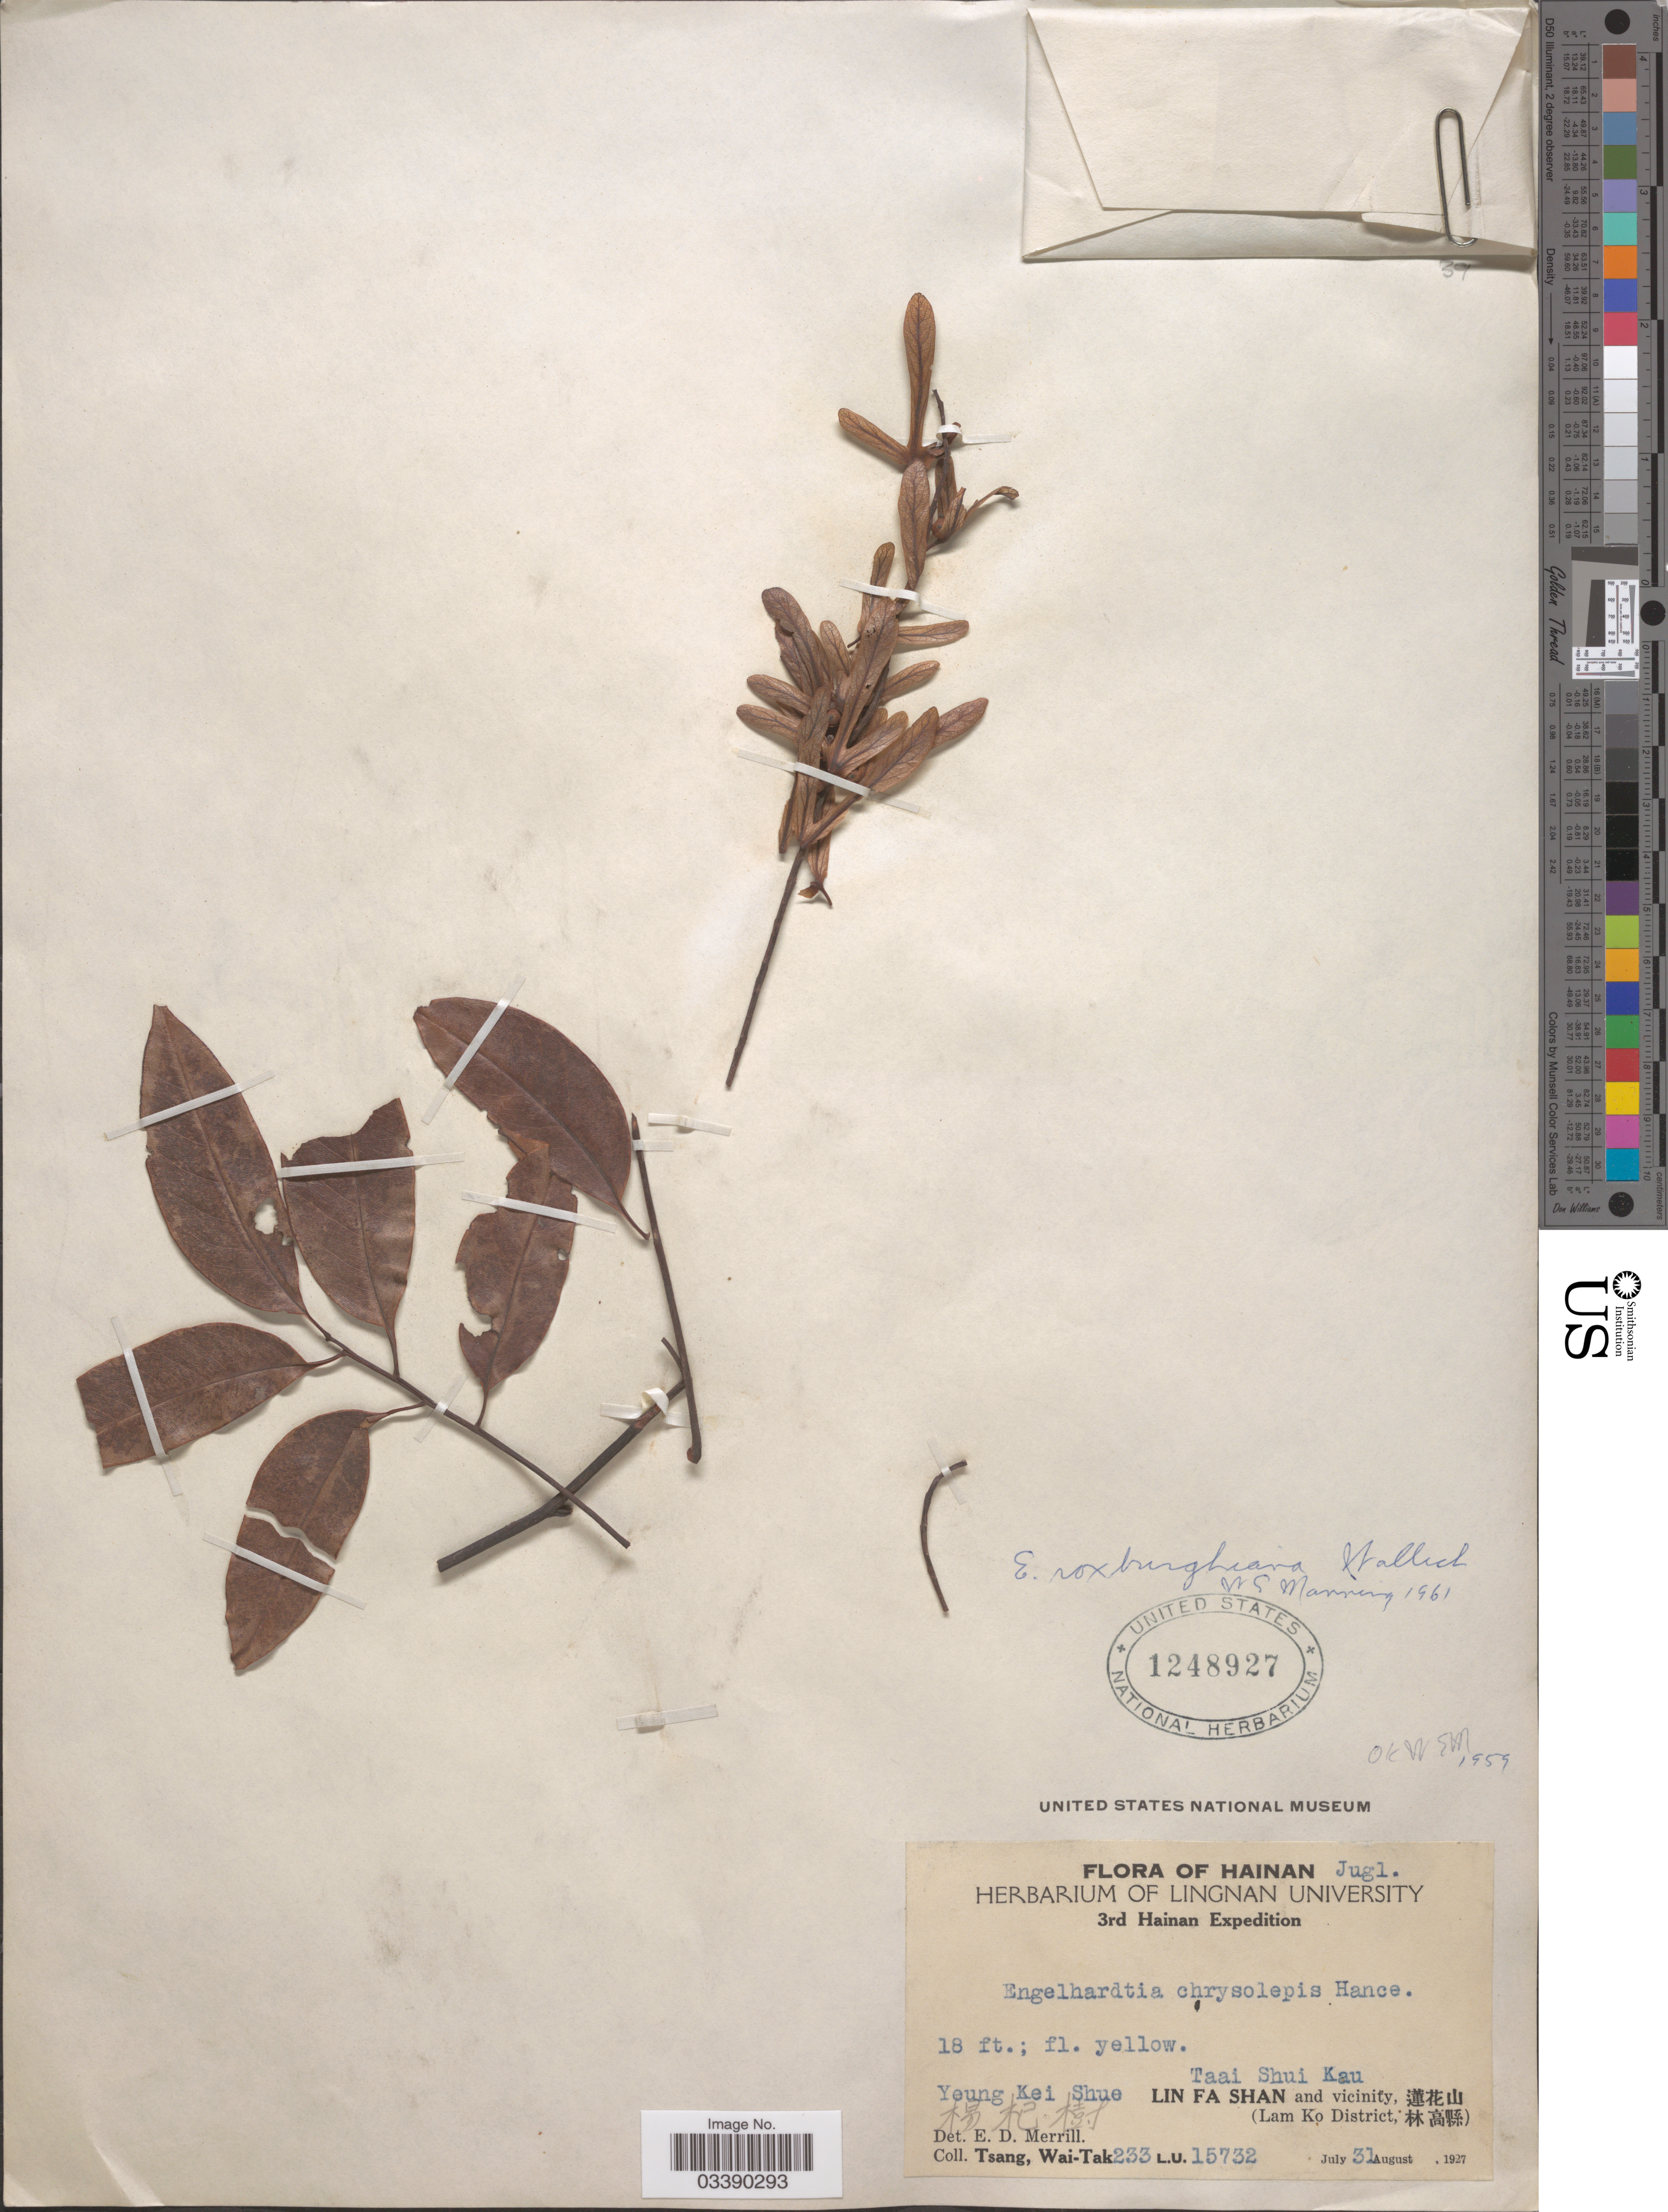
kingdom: Plantae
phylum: Tracheophyta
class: Magnoliopsida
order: Fagales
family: Juglandaceae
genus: Engelhardia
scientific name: Engelhardia roxburghiana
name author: Lindl.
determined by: Strong, Mark T., (BOT), Smithsonian Institution - National Museum of Natural History (UNITED STATES)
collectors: W. T. Tsang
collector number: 233L.U.15732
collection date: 1927-07-31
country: China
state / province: Hainan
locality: YugKei Shue.[unsure placement] Taai Shui Kau. Lin Fa Shan and vicinity, (Lam Ko District.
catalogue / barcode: US 1248927